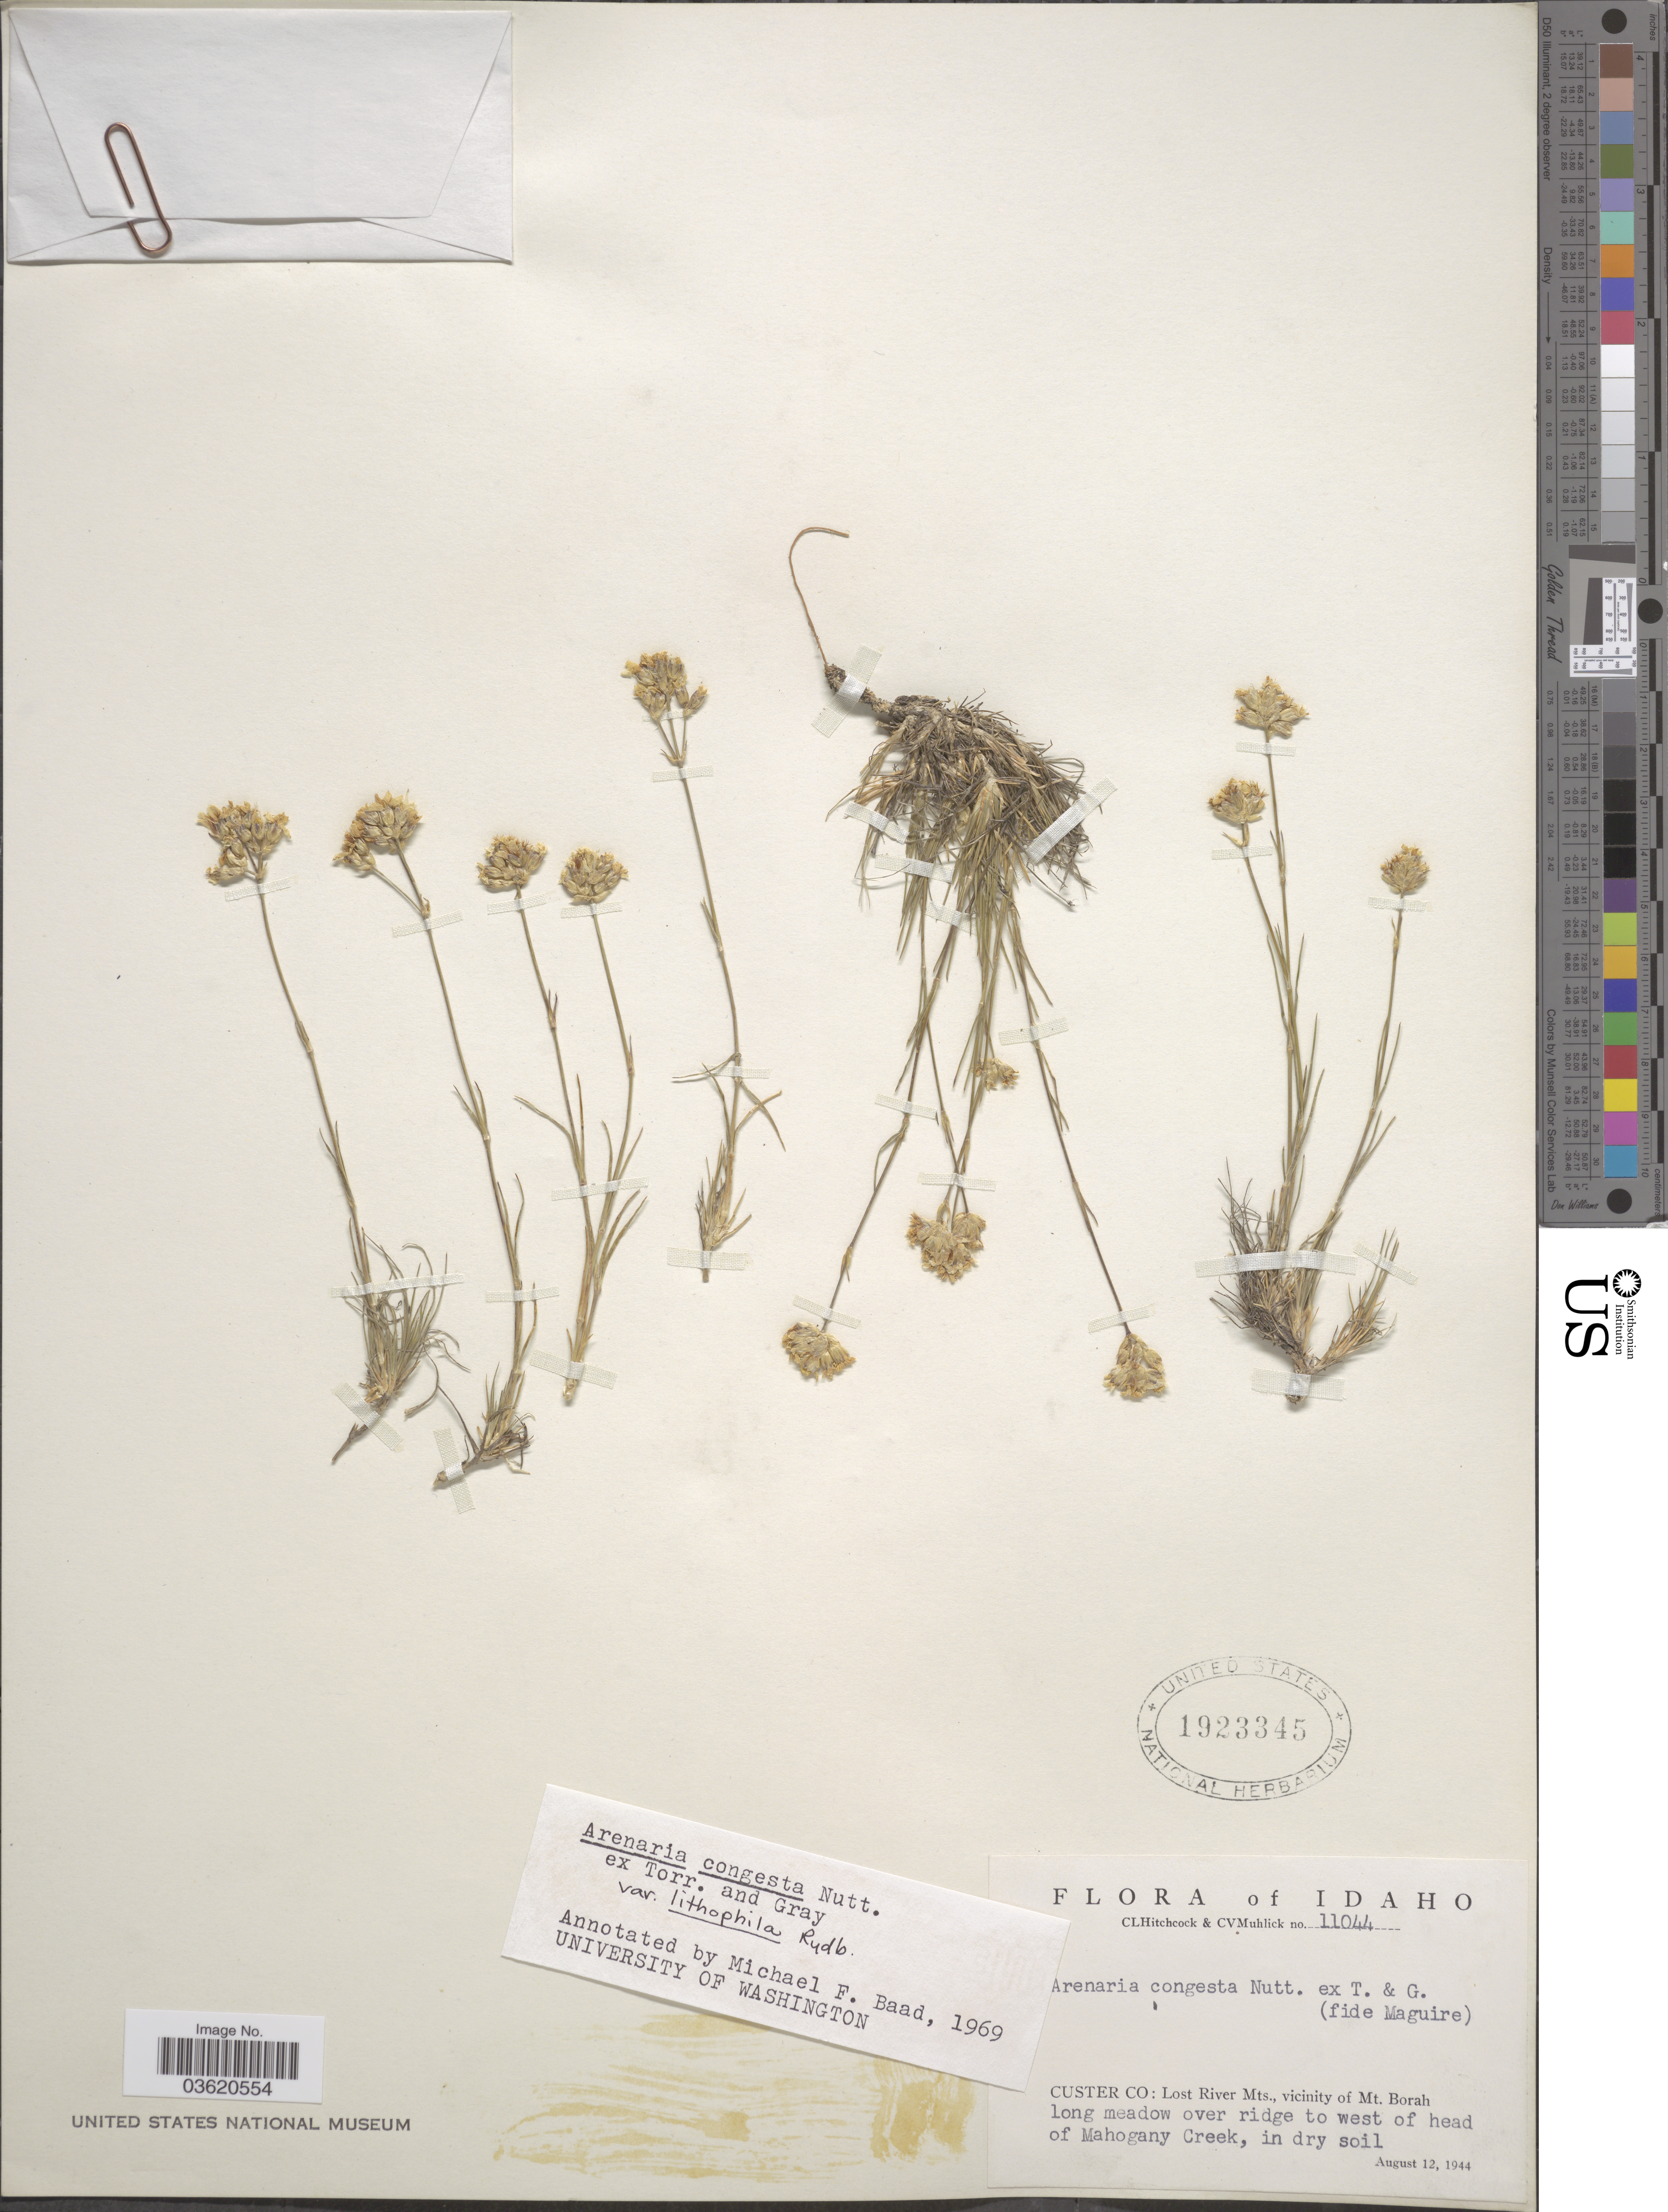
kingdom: Plantae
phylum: Tracheophyta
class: Magnoliopsida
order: Caryophyllales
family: Caryophyllaceae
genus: Eremogone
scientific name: Eremogone congesta var. lithophila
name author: (Rydb.) Dorn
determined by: Strong, Mark T., (BOT), Smithsonian Institution - National Museum of Natural History (UNITED STATES)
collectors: C. L. Hitchcock & C. V. Muhlick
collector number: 11044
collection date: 1944-08-12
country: United States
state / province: Idaho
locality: Custer Co: Lost River Mts., vicinity of Mt. Borah long meadow over ridge to west of head of Mahogany Creek.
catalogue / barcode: US 1923345